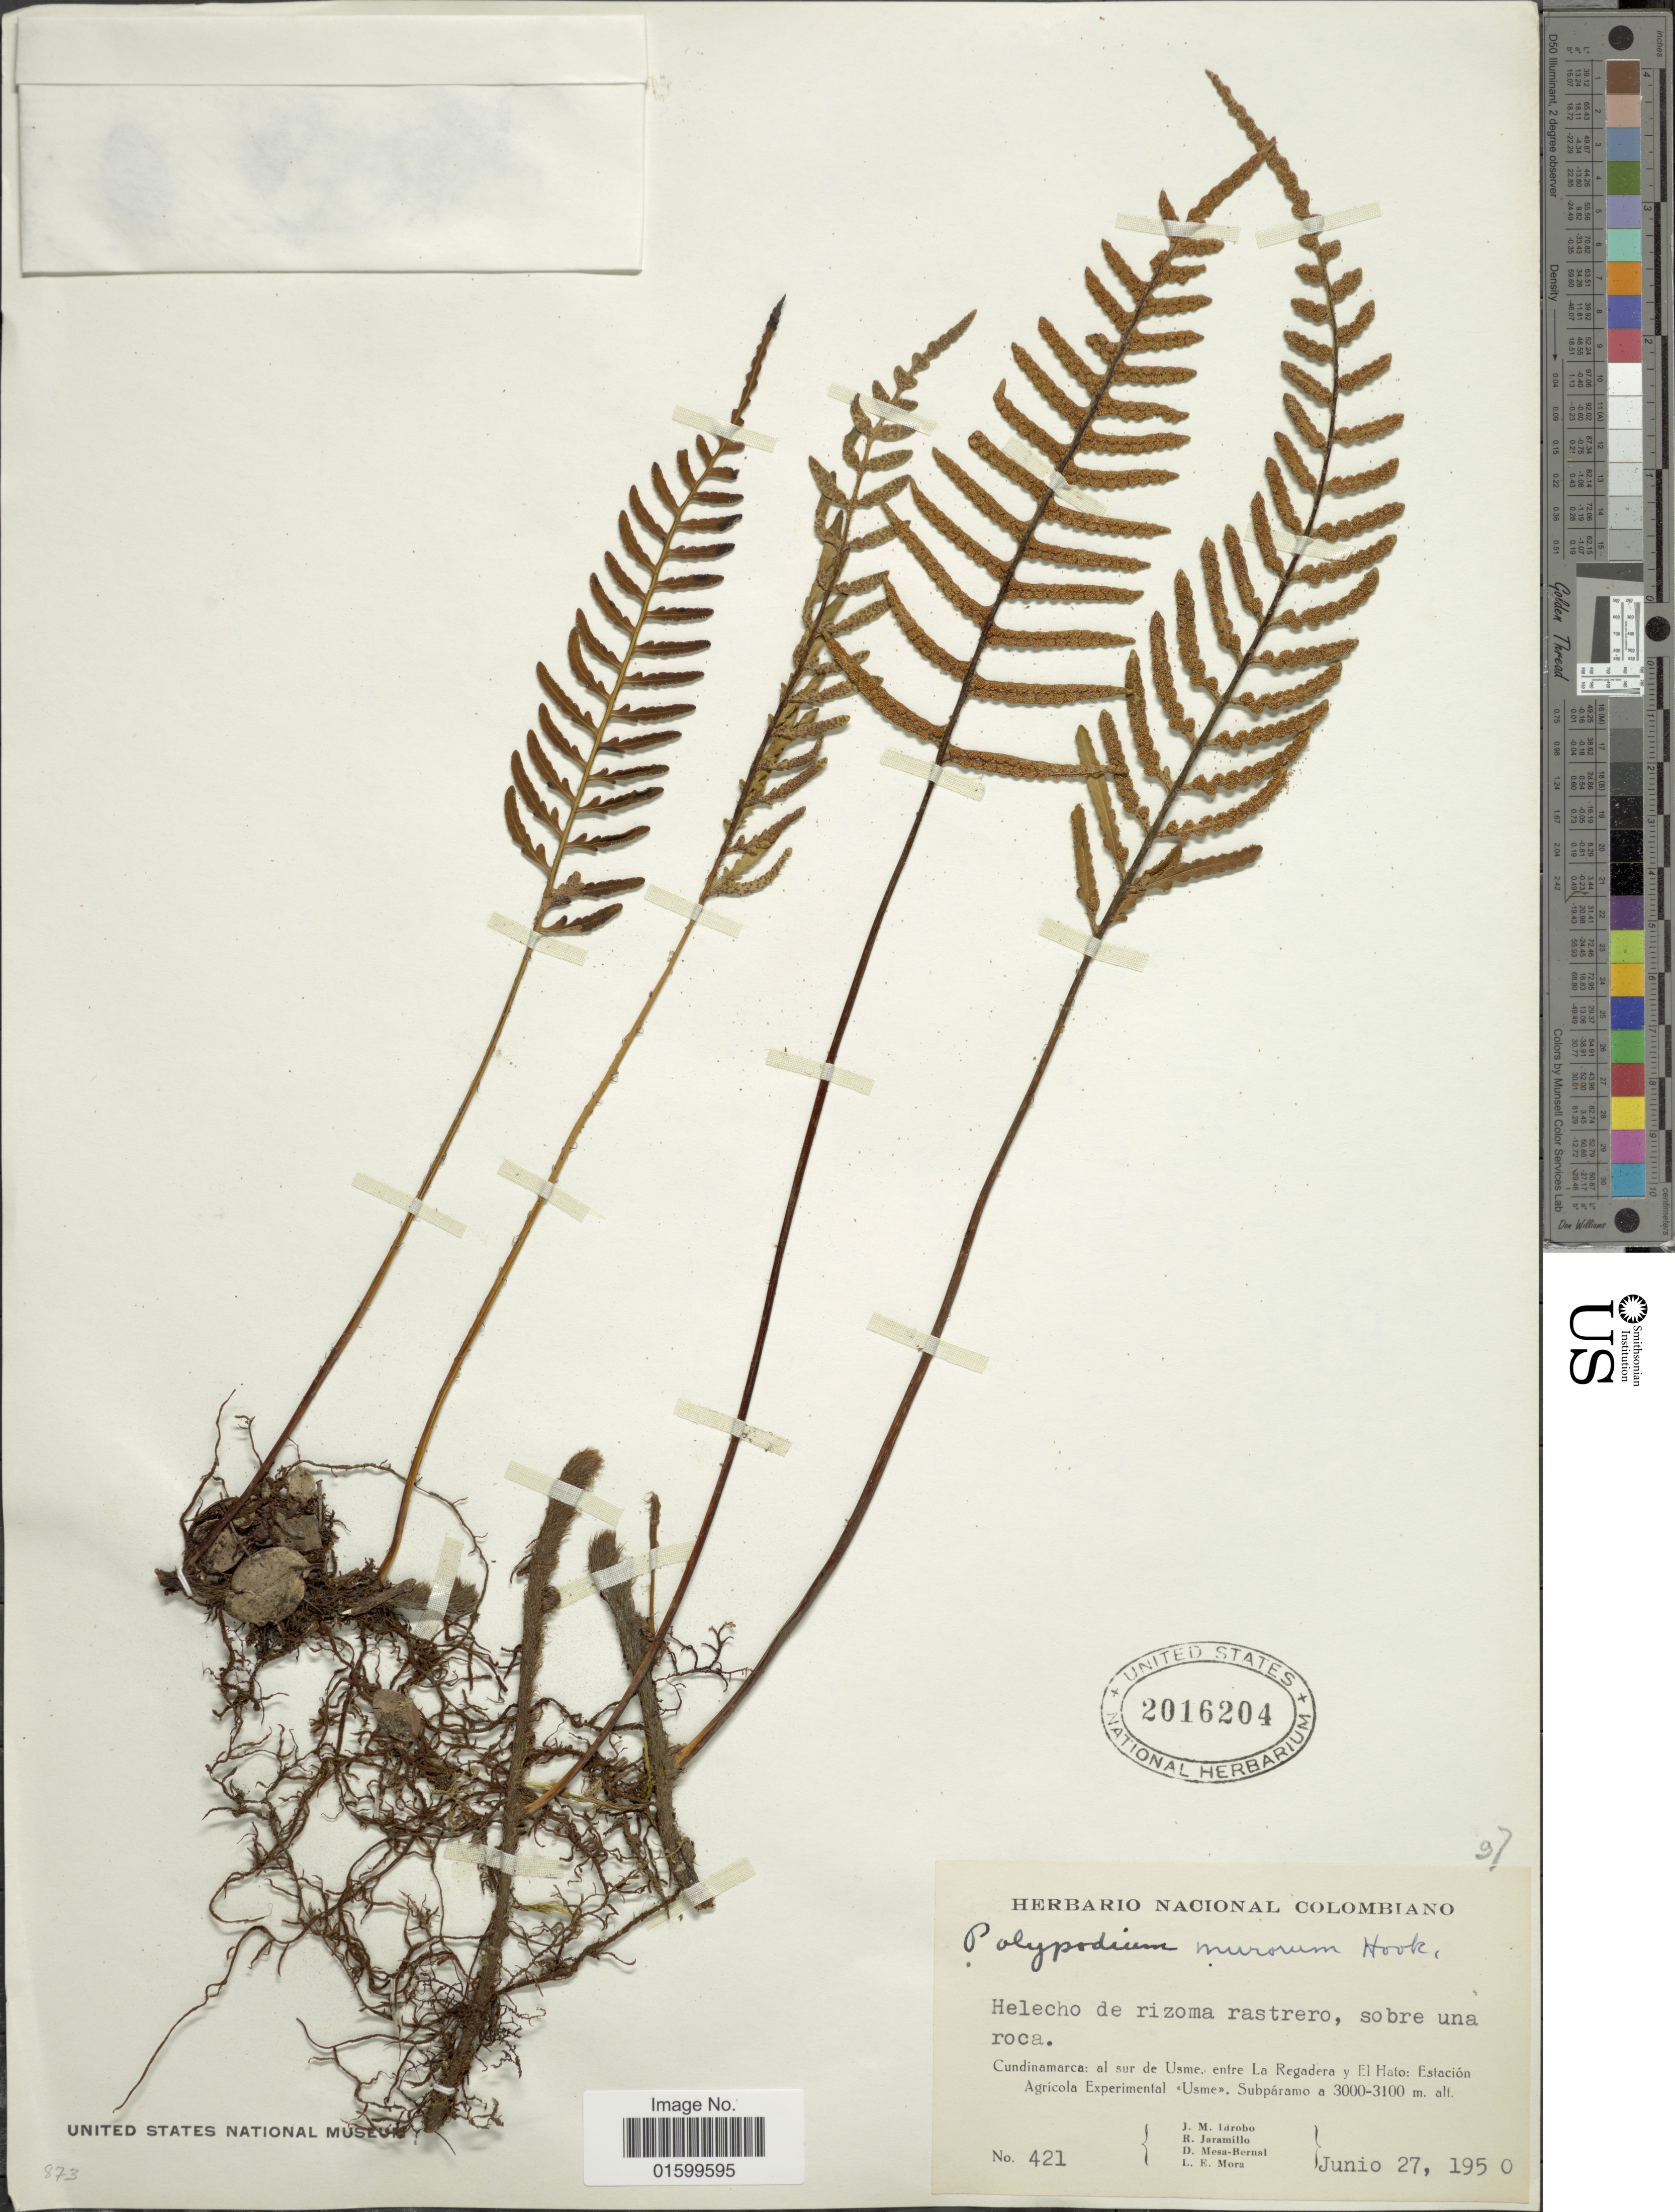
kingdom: Plantae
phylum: Tracheophyta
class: Polypodiopsida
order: Polypodiales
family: Polypodiaceae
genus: Pleopeltis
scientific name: Pleopeltis murorum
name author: (Hook.) A.R. Sm. & Tejero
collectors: J. M. Idrobo, R. Jaramillo, D. Mesa Bernal & L. Mora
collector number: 421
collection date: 1950-06-27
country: Colombia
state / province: Cundinamarca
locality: Cundinamarca: al sur de Usme, entre La Regadera y El Hato: Estacion Agricola Experimental, Usme Subparamo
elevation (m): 3000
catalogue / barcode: US 2016204